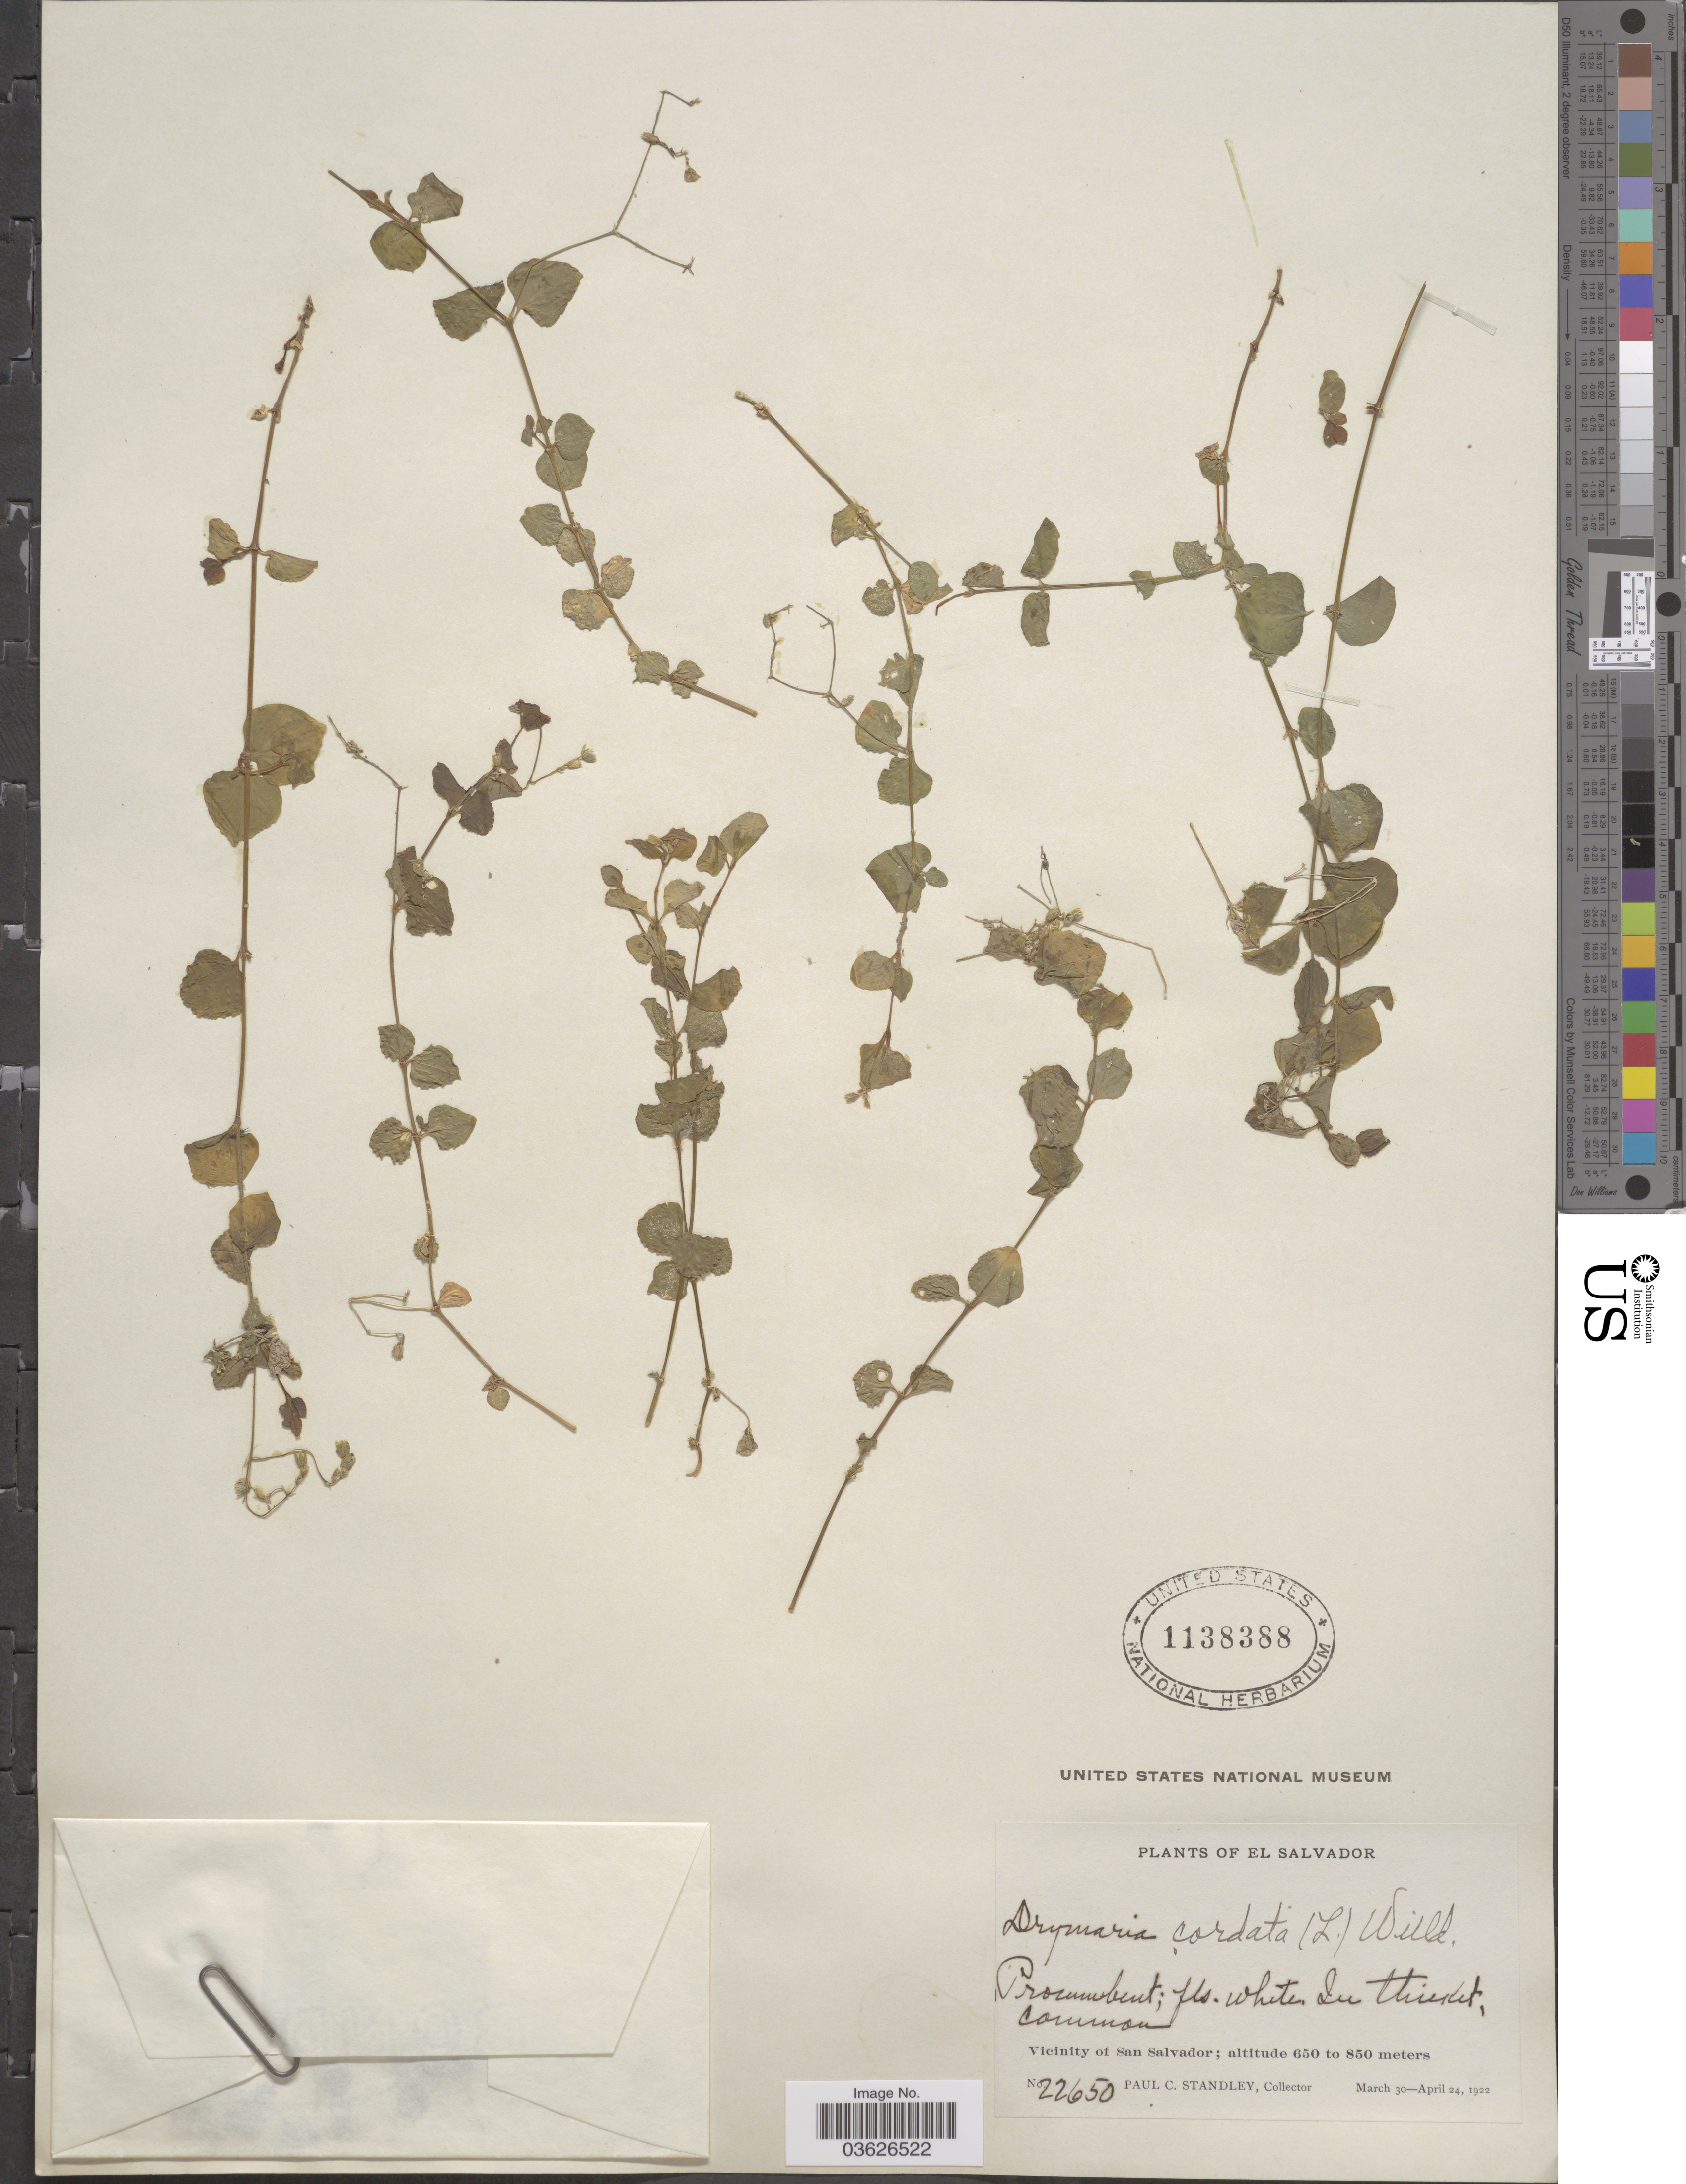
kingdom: Plantae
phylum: Tracheophyta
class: Magnoliopsida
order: Caryophyllales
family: Caryophyllaceae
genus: Drymaria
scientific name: Drymaria cordata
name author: (L.) Willd. ex Schult.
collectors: P. C. Standley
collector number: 22650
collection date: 1922-03-30/1922-04-24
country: El Salvador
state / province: San Salvador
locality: Vicinity of San Salvador.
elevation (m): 650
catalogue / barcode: US 1138388